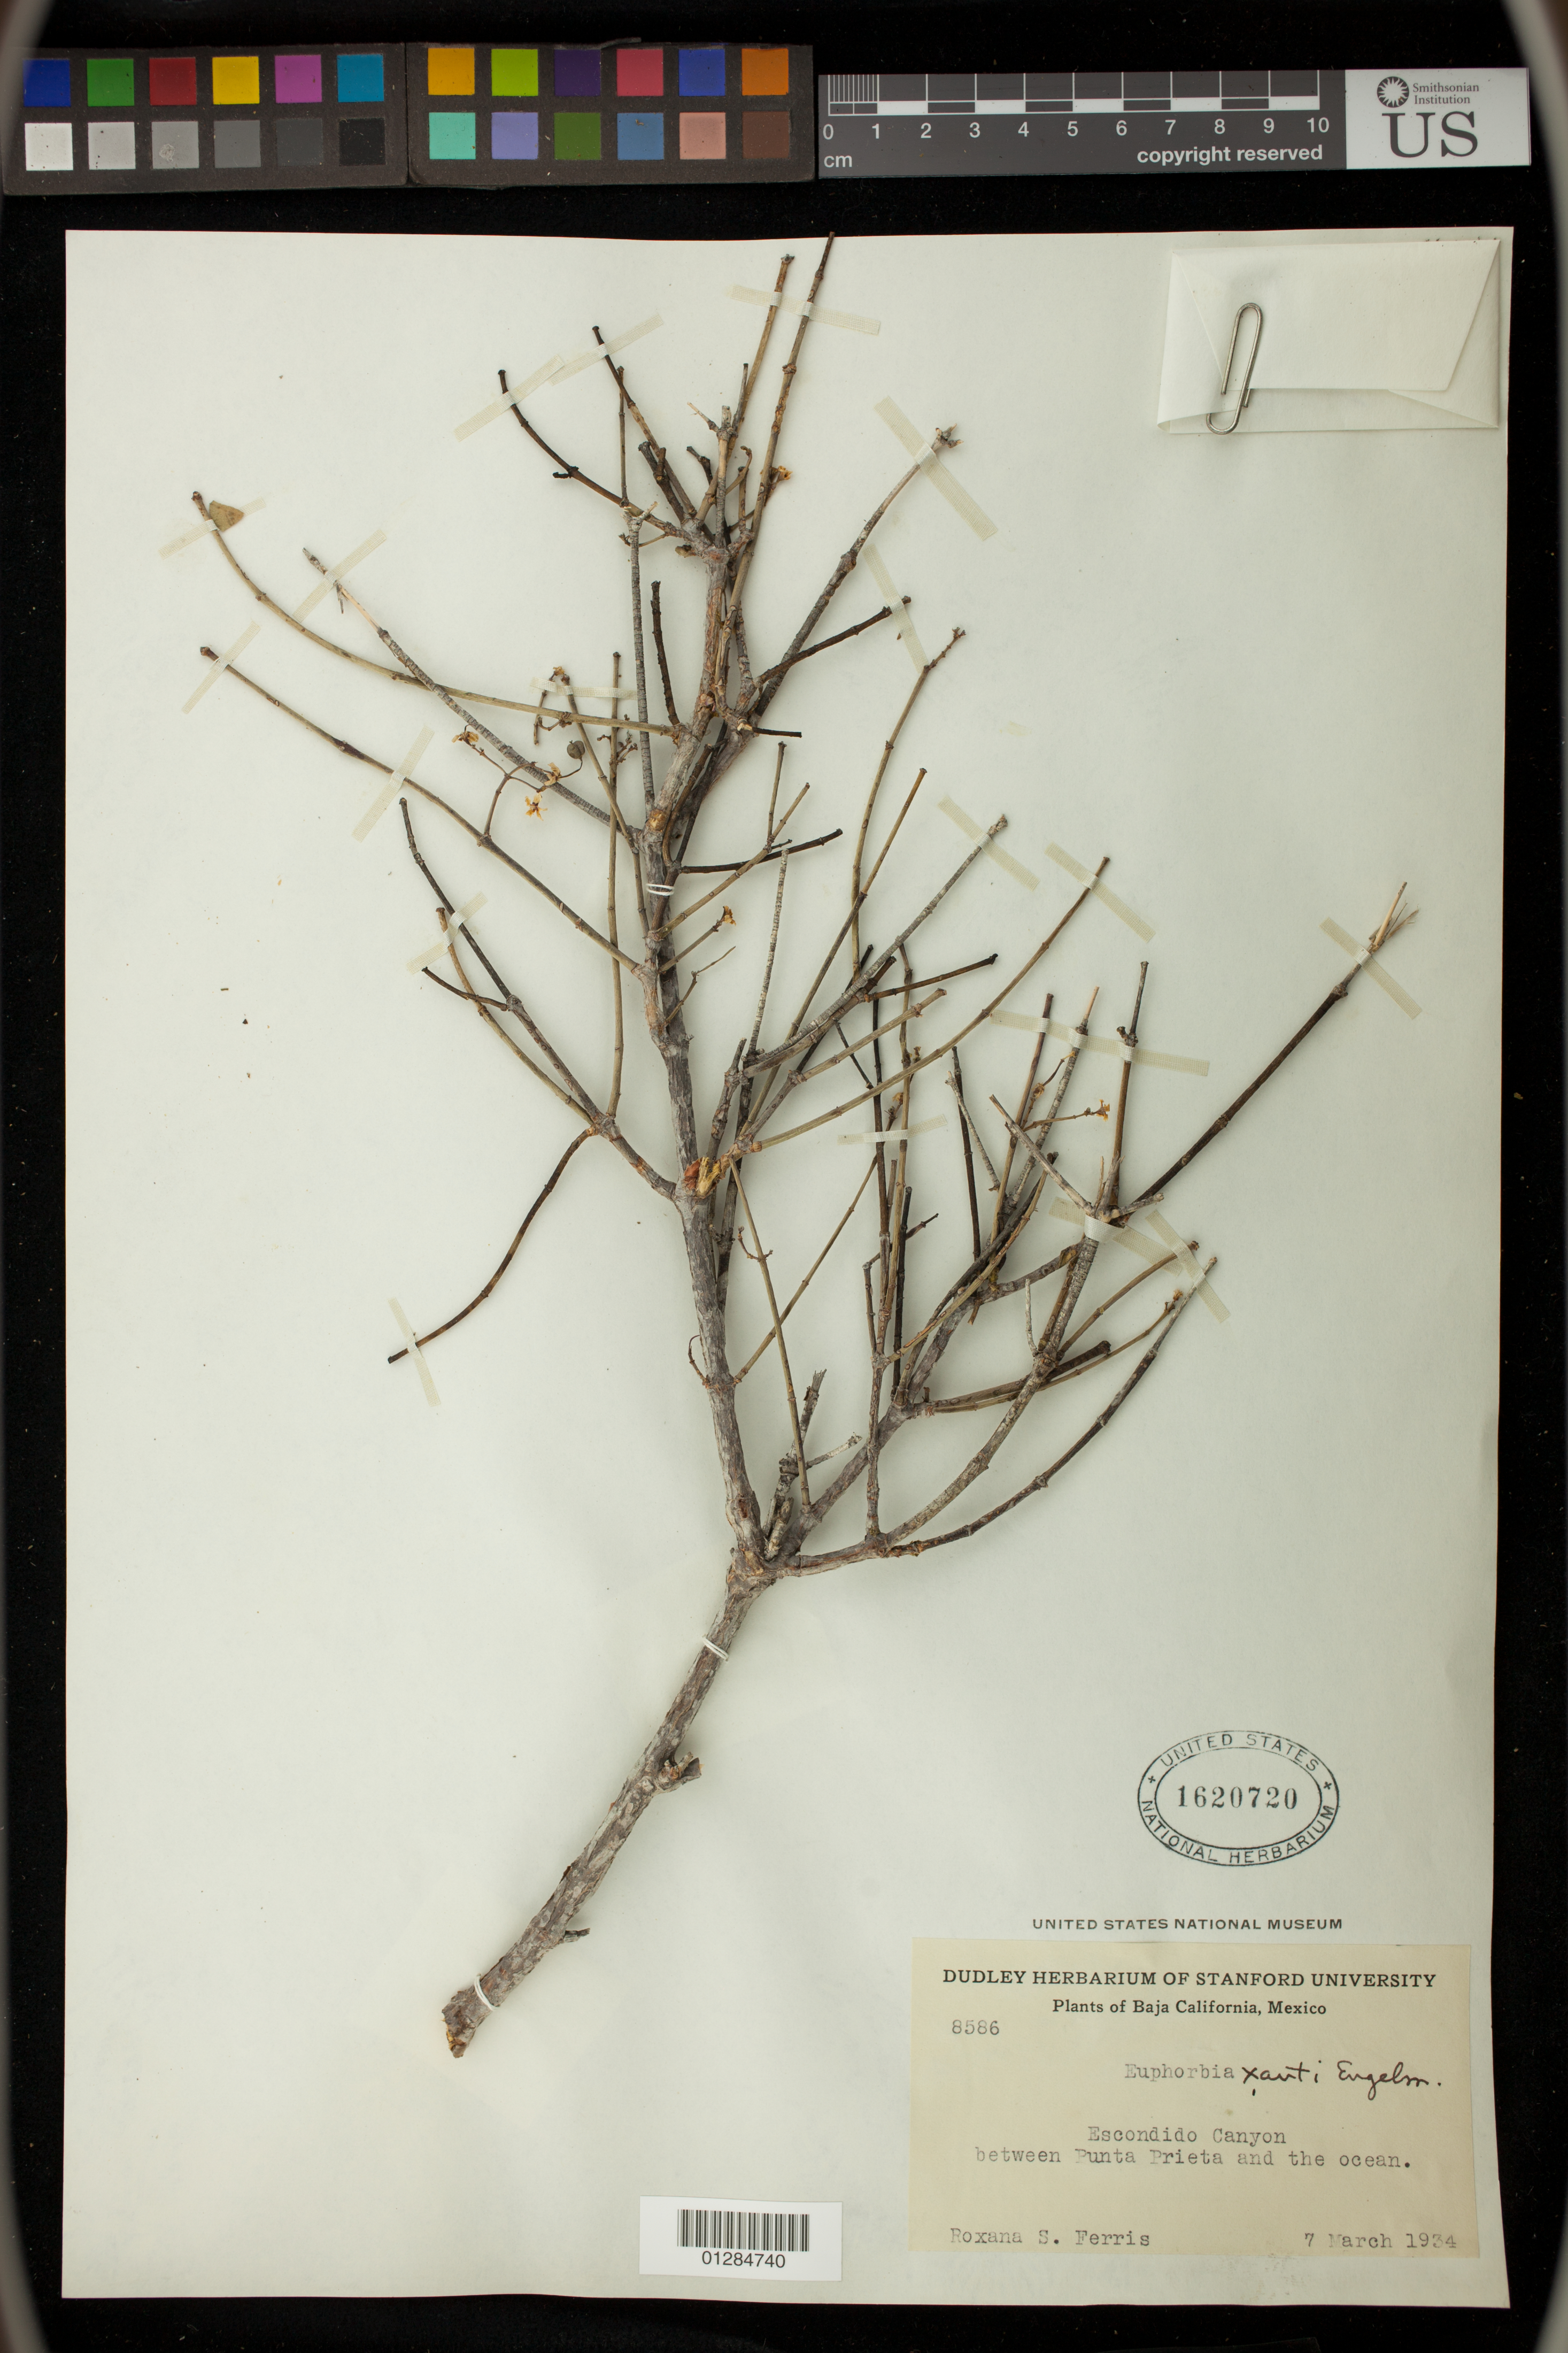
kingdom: Plantae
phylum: Tracheophyta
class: Magnoliopsida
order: Malpighiales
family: Euphorbiaceae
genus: Euphorbia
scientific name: Euphorbia xanti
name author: Engelm. ex Boiss.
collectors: R. S. Ferris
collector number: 8586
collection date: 1934-03-07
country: Mexico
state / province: Baja California Norte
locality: Escondido Canyon between Punta Prieta and the ocean.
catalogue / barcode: US 1620720